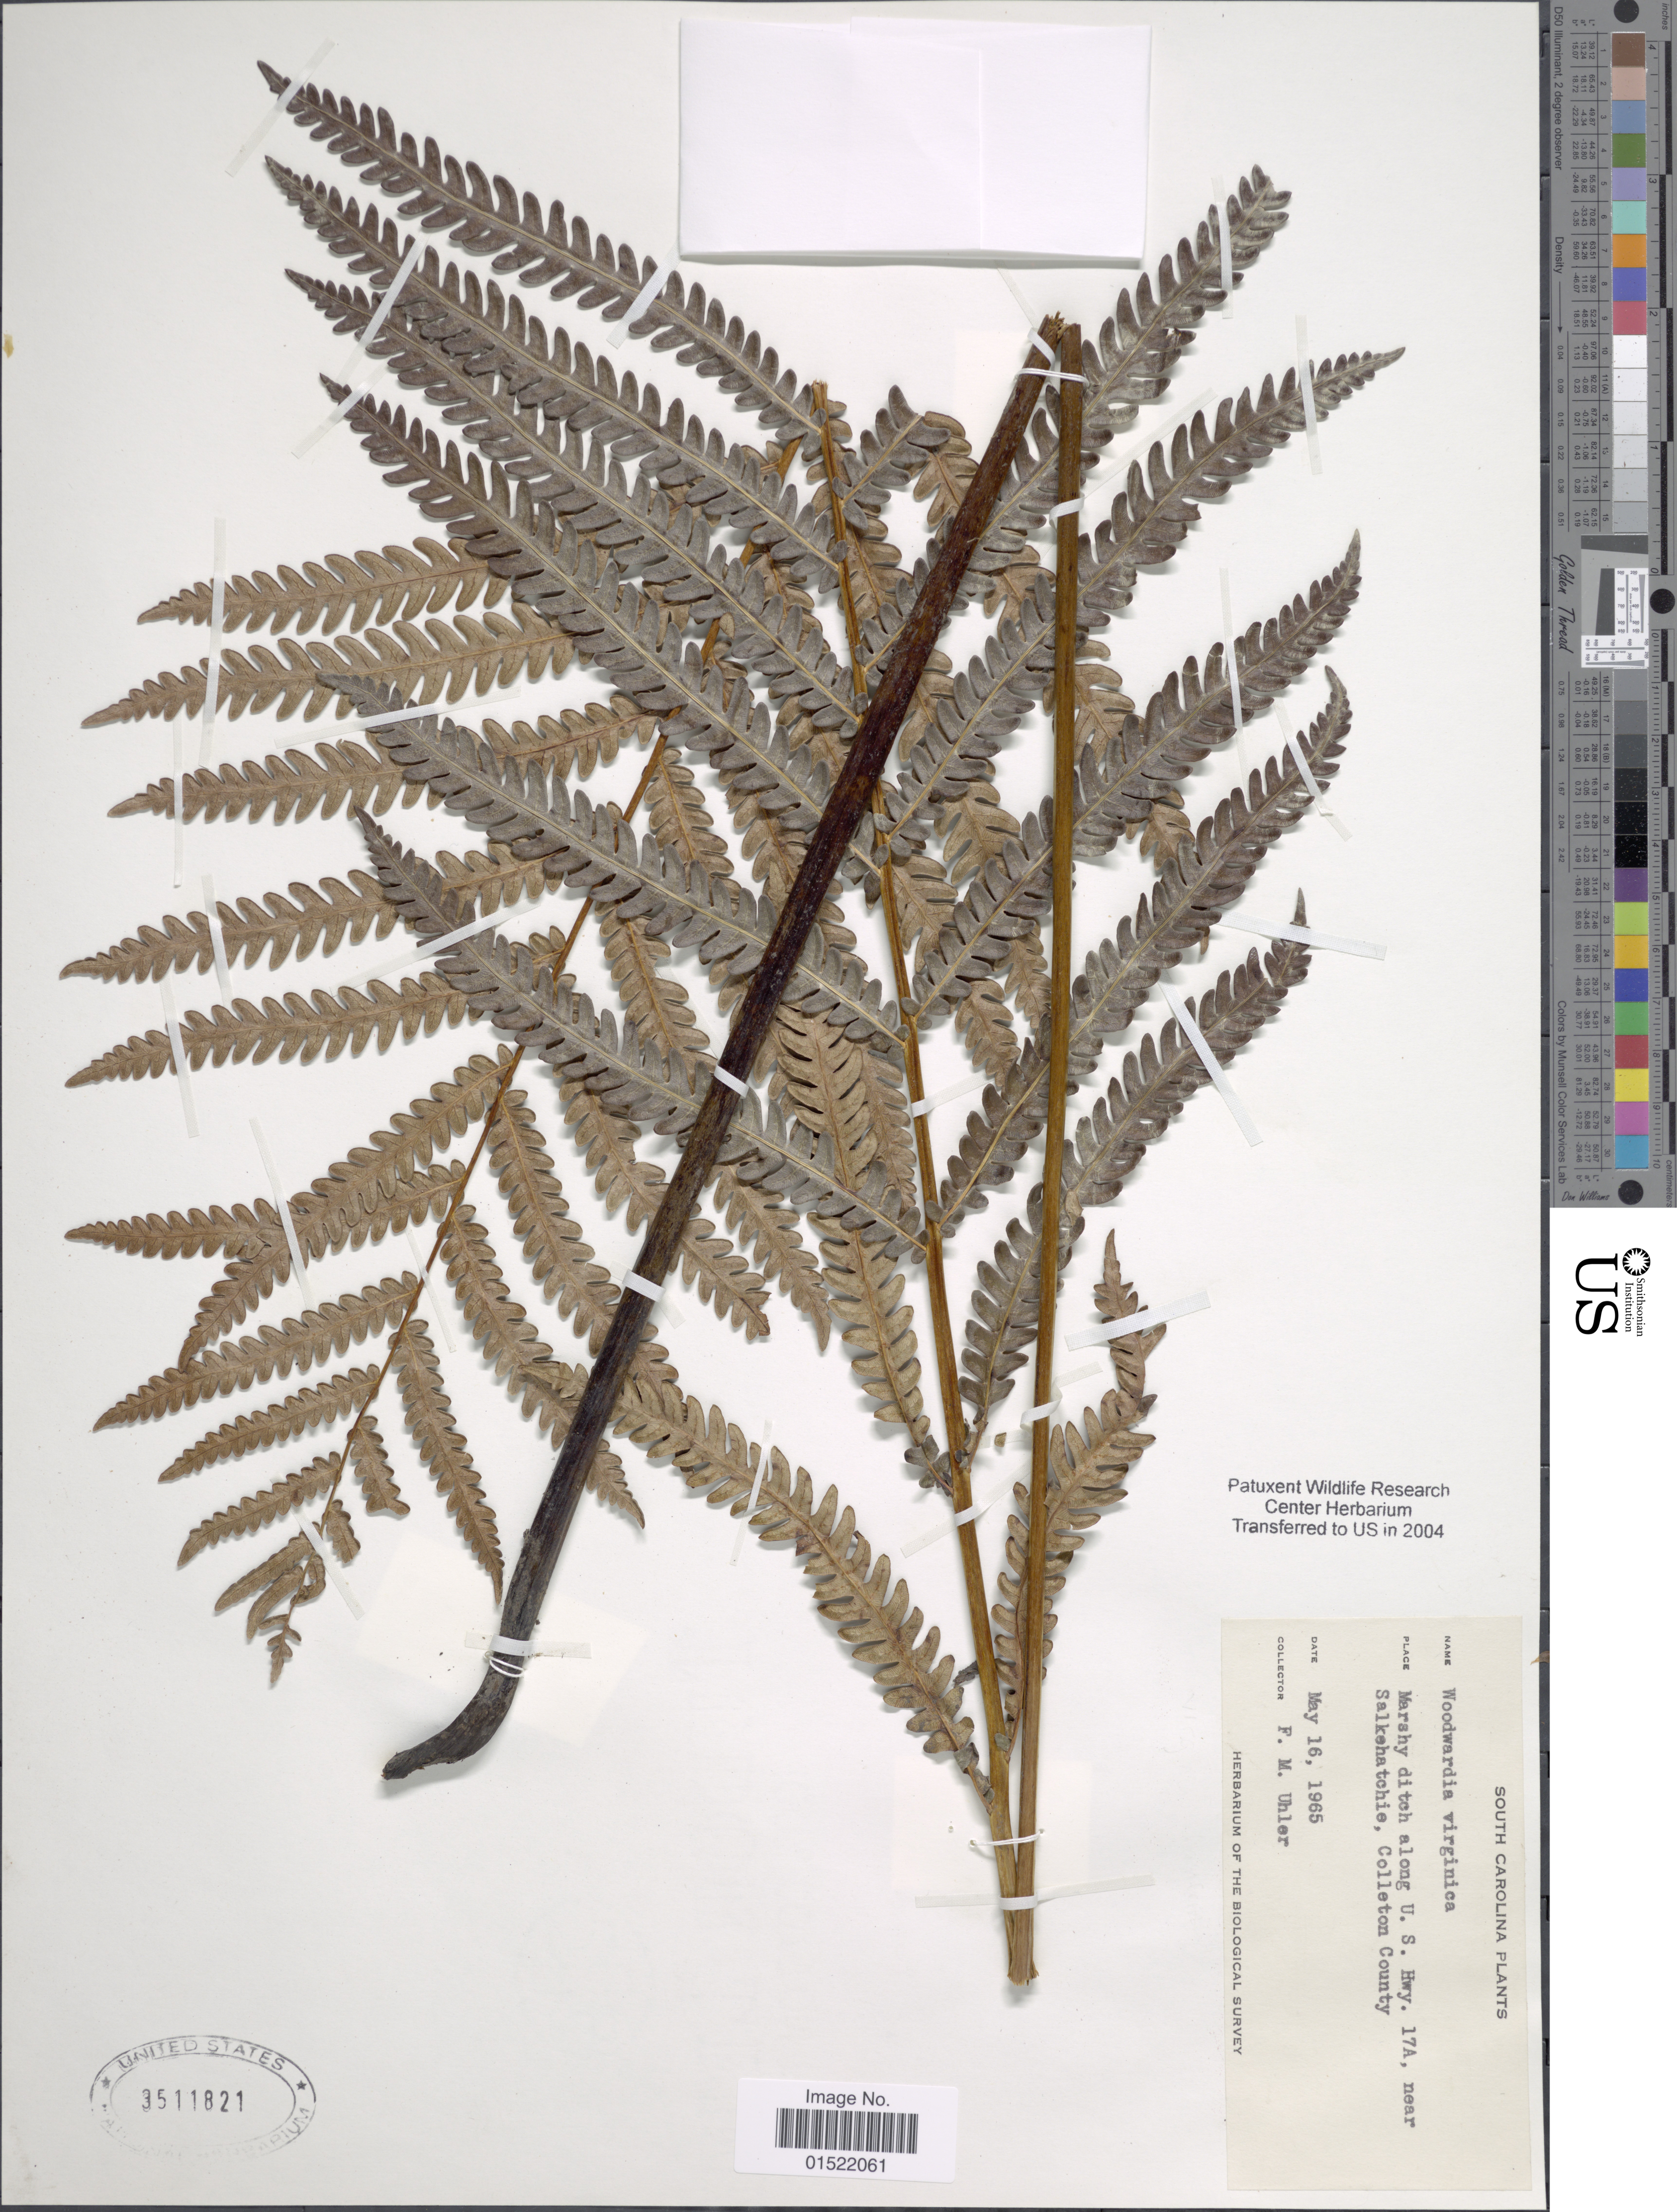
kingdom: Plantae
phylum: Tracheophyta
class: Polypodiopsida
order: Polypodiales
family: Blechnaceae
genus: Woodwardia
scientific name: Woodwardia virginica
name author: (L.) R.M. Sm.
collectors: F. M. Uhler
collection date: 1965-05-16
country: United States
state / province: South Carolina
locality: Marshy ditch along U.S. Hwy. 17A, near Salkehatchie, Colleton County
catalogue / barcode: US 3511821